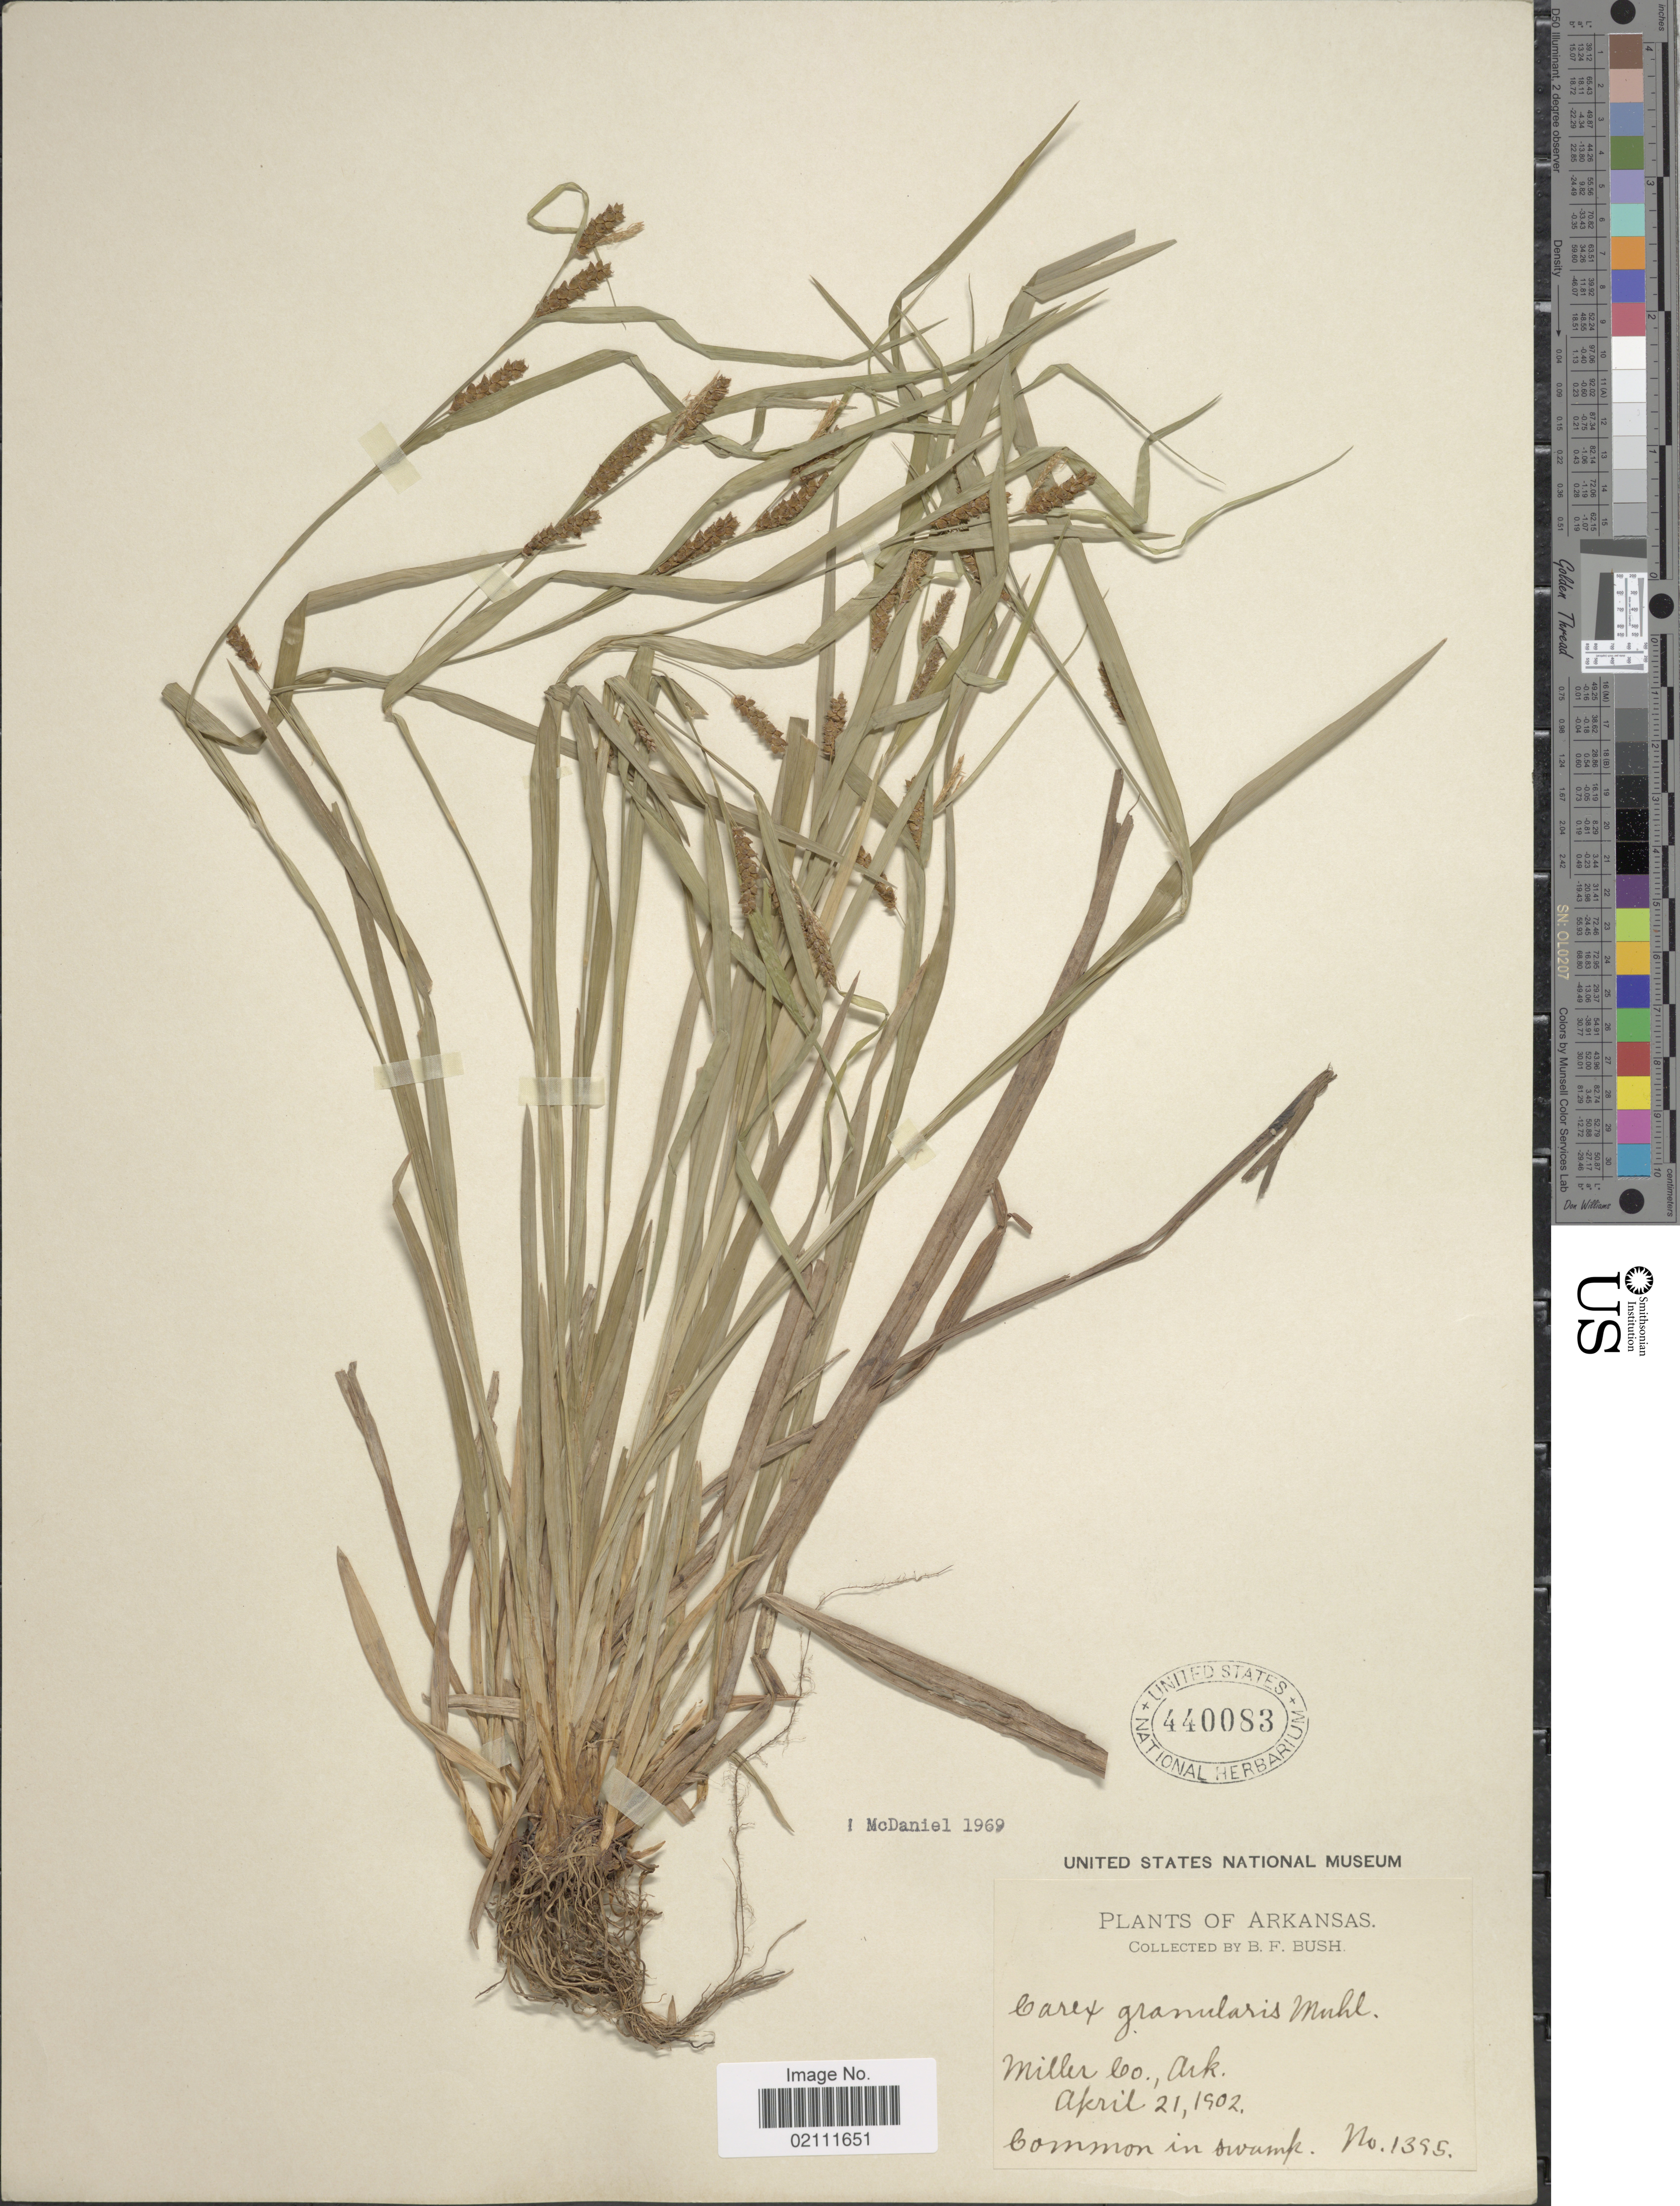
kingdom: Plantae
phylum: Tracheophyta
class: Liliopsida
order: Poales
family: Cyperaceae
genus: Carex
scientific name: Carex granularis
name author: Muhl. ex Willd.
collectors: B. F. Bush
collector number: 1395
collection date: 1902-04-21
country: United States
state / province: Arkansas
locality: Miller Co., common in swamp.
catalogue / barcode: US 440083